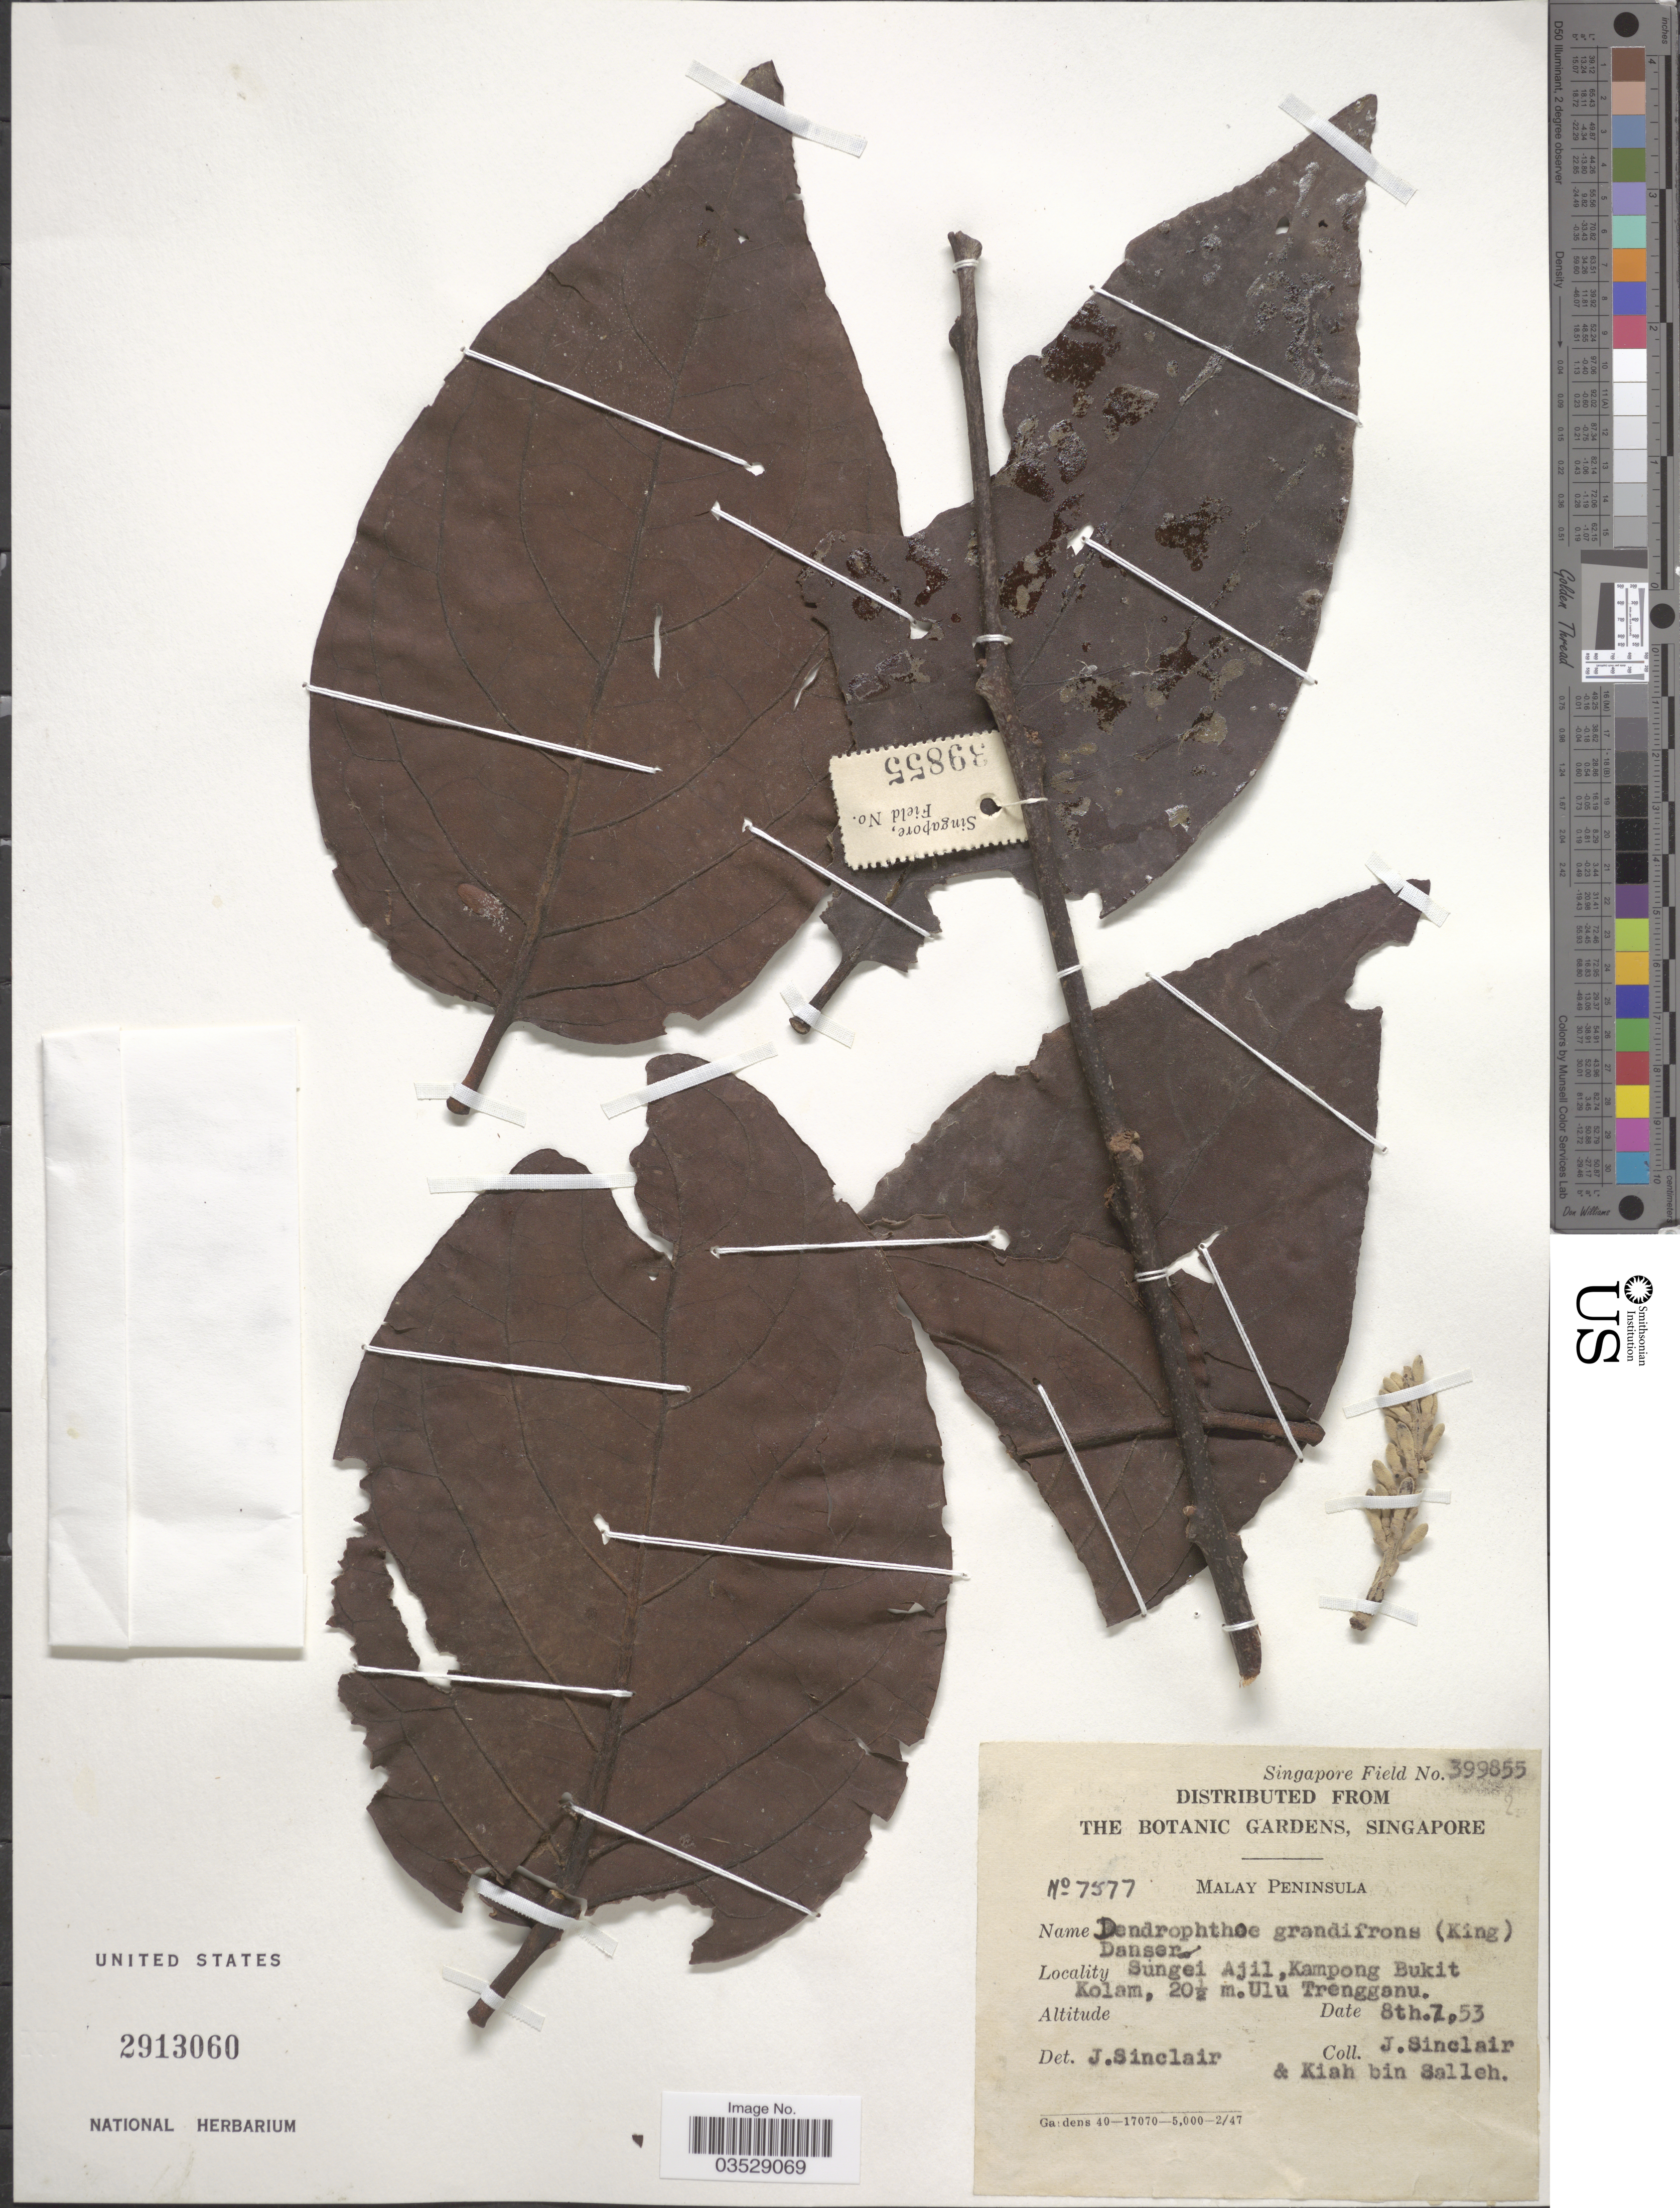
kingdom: Plantae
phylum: Tracheophyta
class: Magnoliopsida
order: Santalales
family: Loranthaceae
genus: Dendrophthoe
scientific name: Dendrophthoe grandifrons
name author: (King) Danser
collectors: J. Sinclair & K. Bin Salleh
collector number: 7577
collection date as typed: Transcribed d/m/y: 7/8/53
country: Singapore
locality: Sungei Ajil, Kampong Bukit Kolam, 20½ m. Ulu Trengganu.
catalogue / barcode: US 2913060